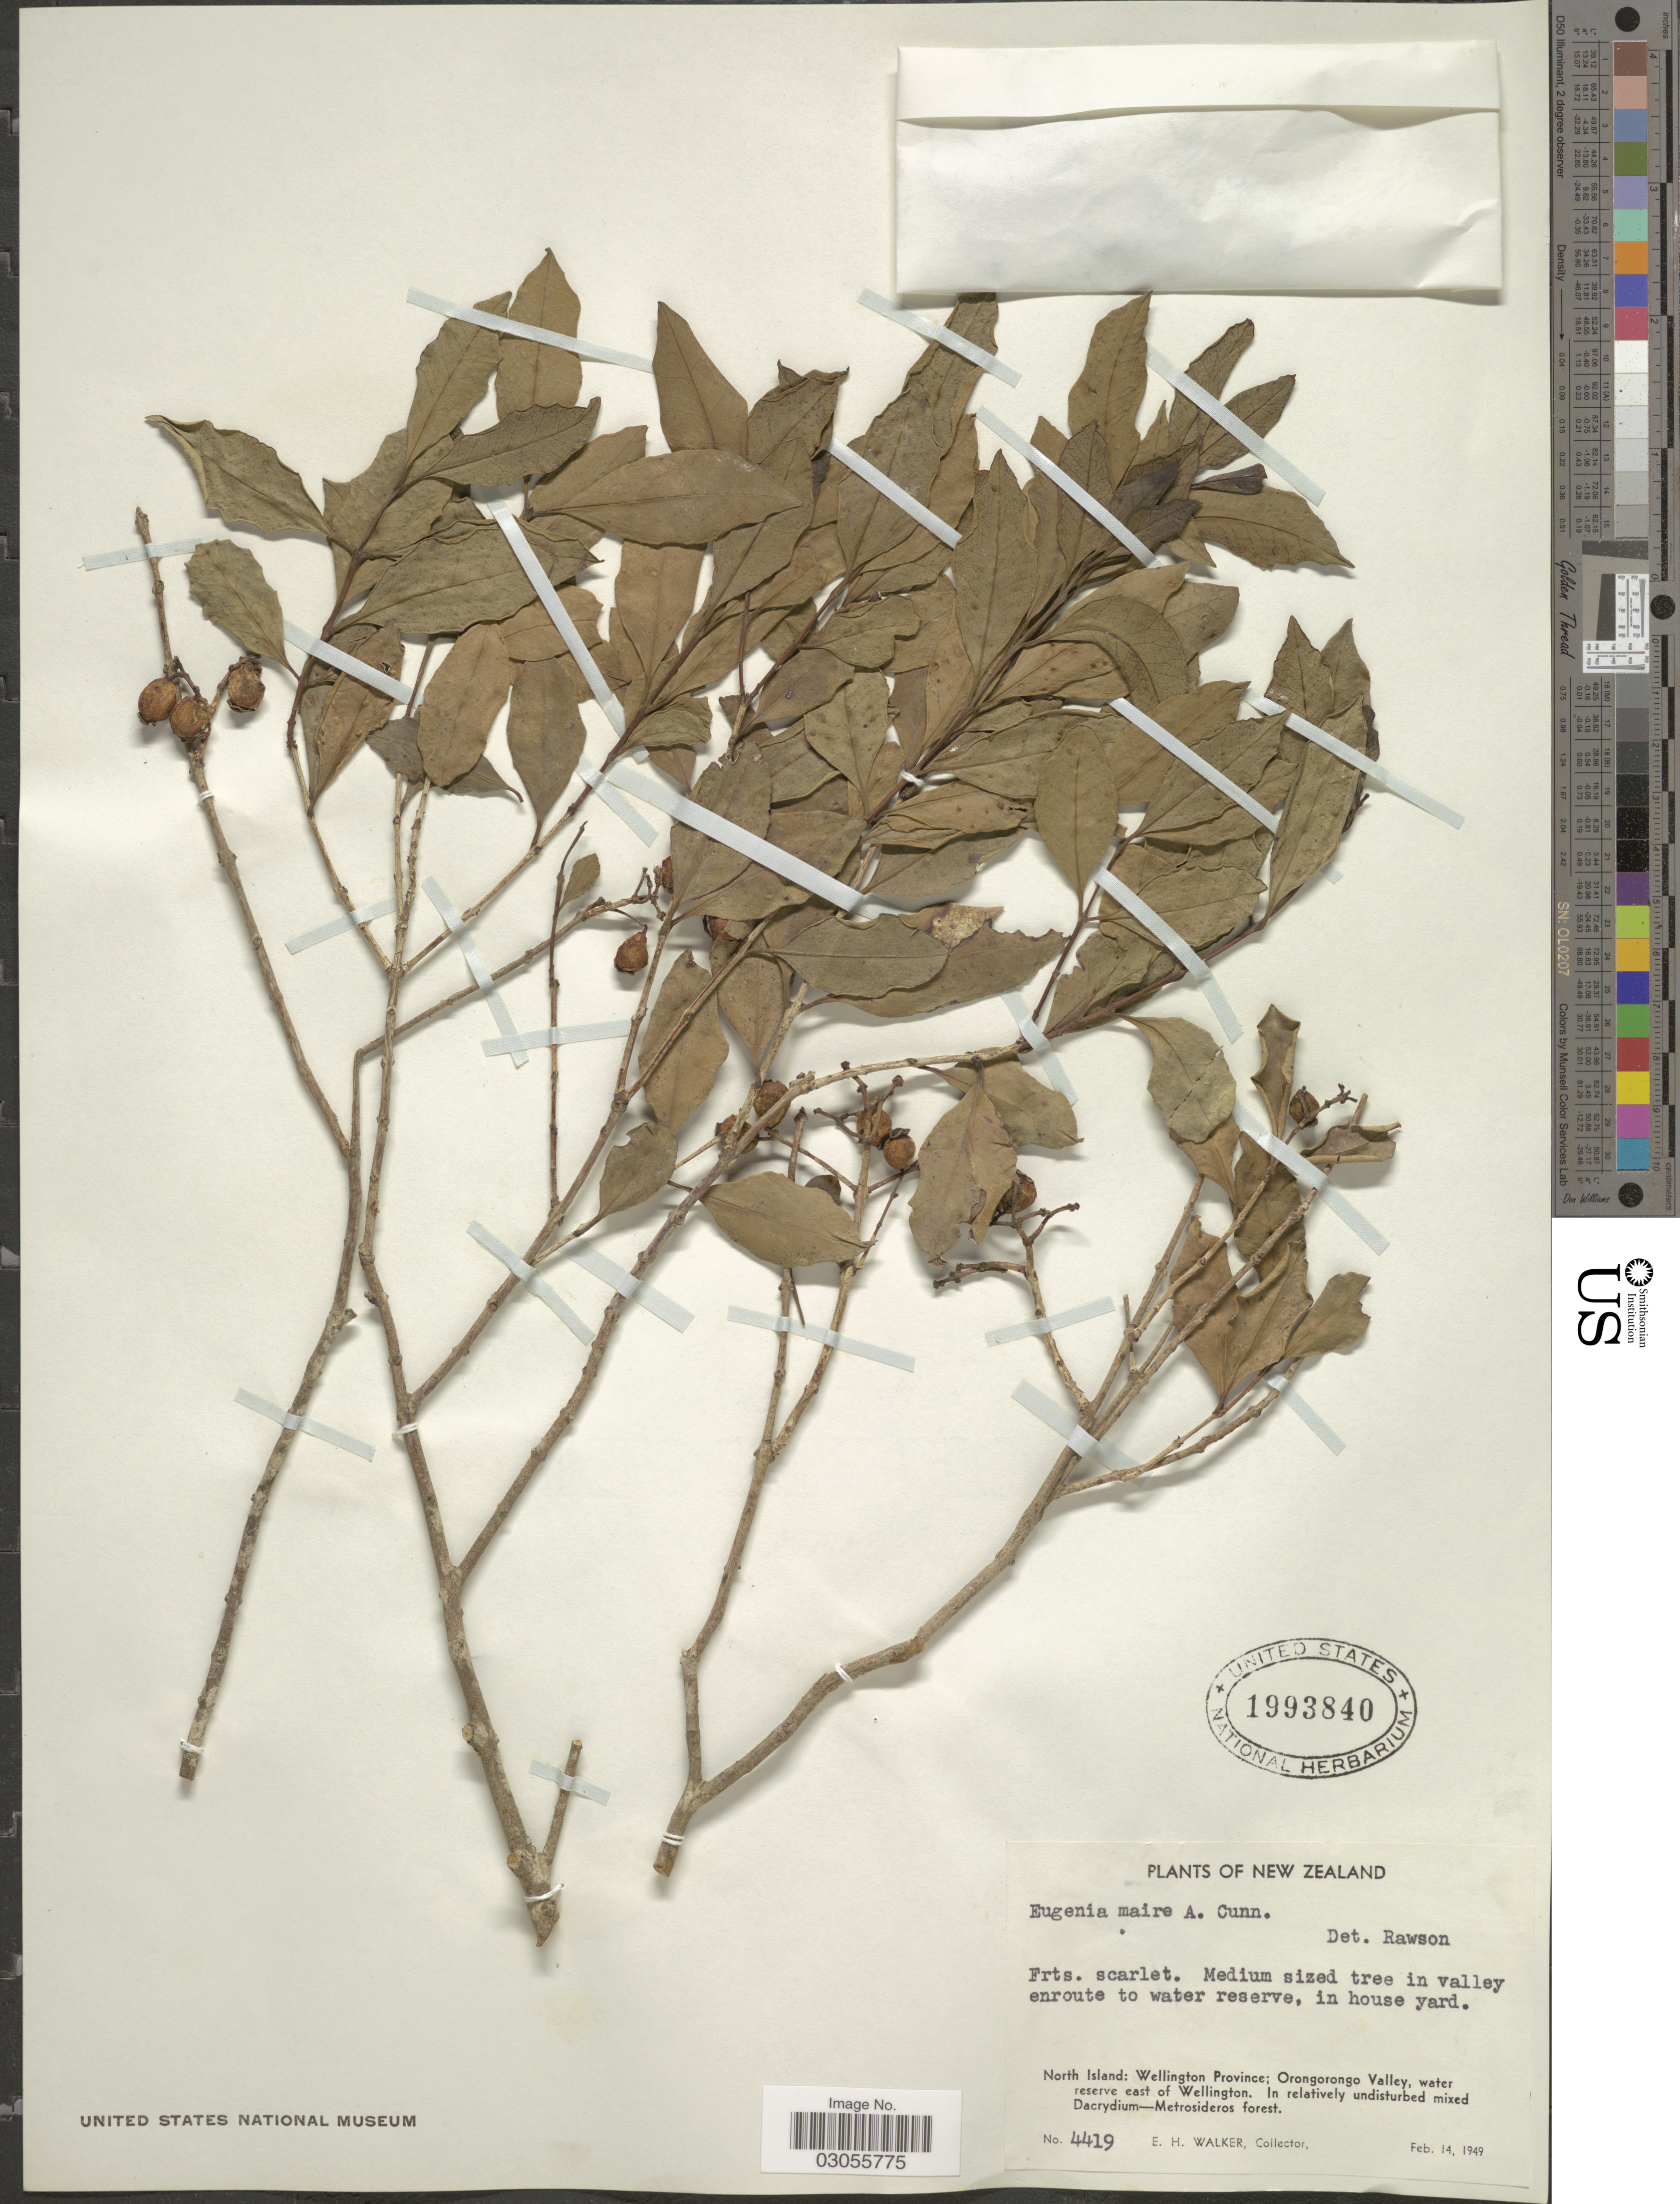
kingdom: Plantae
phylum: Tracheophyta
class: Magnoliopsida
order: Myrtales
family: Myrtaceae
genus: Syzygium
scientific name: Syzygium maire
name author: (A. Cunn.) Sykes & Garn.-Jones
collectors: E. H. Walker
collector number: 4419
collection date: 1949-02-14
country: New Zealand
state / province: Wellington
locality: North Island. Orongorongo Valley, water reserve east of Wellington.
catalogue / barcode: US 1993840